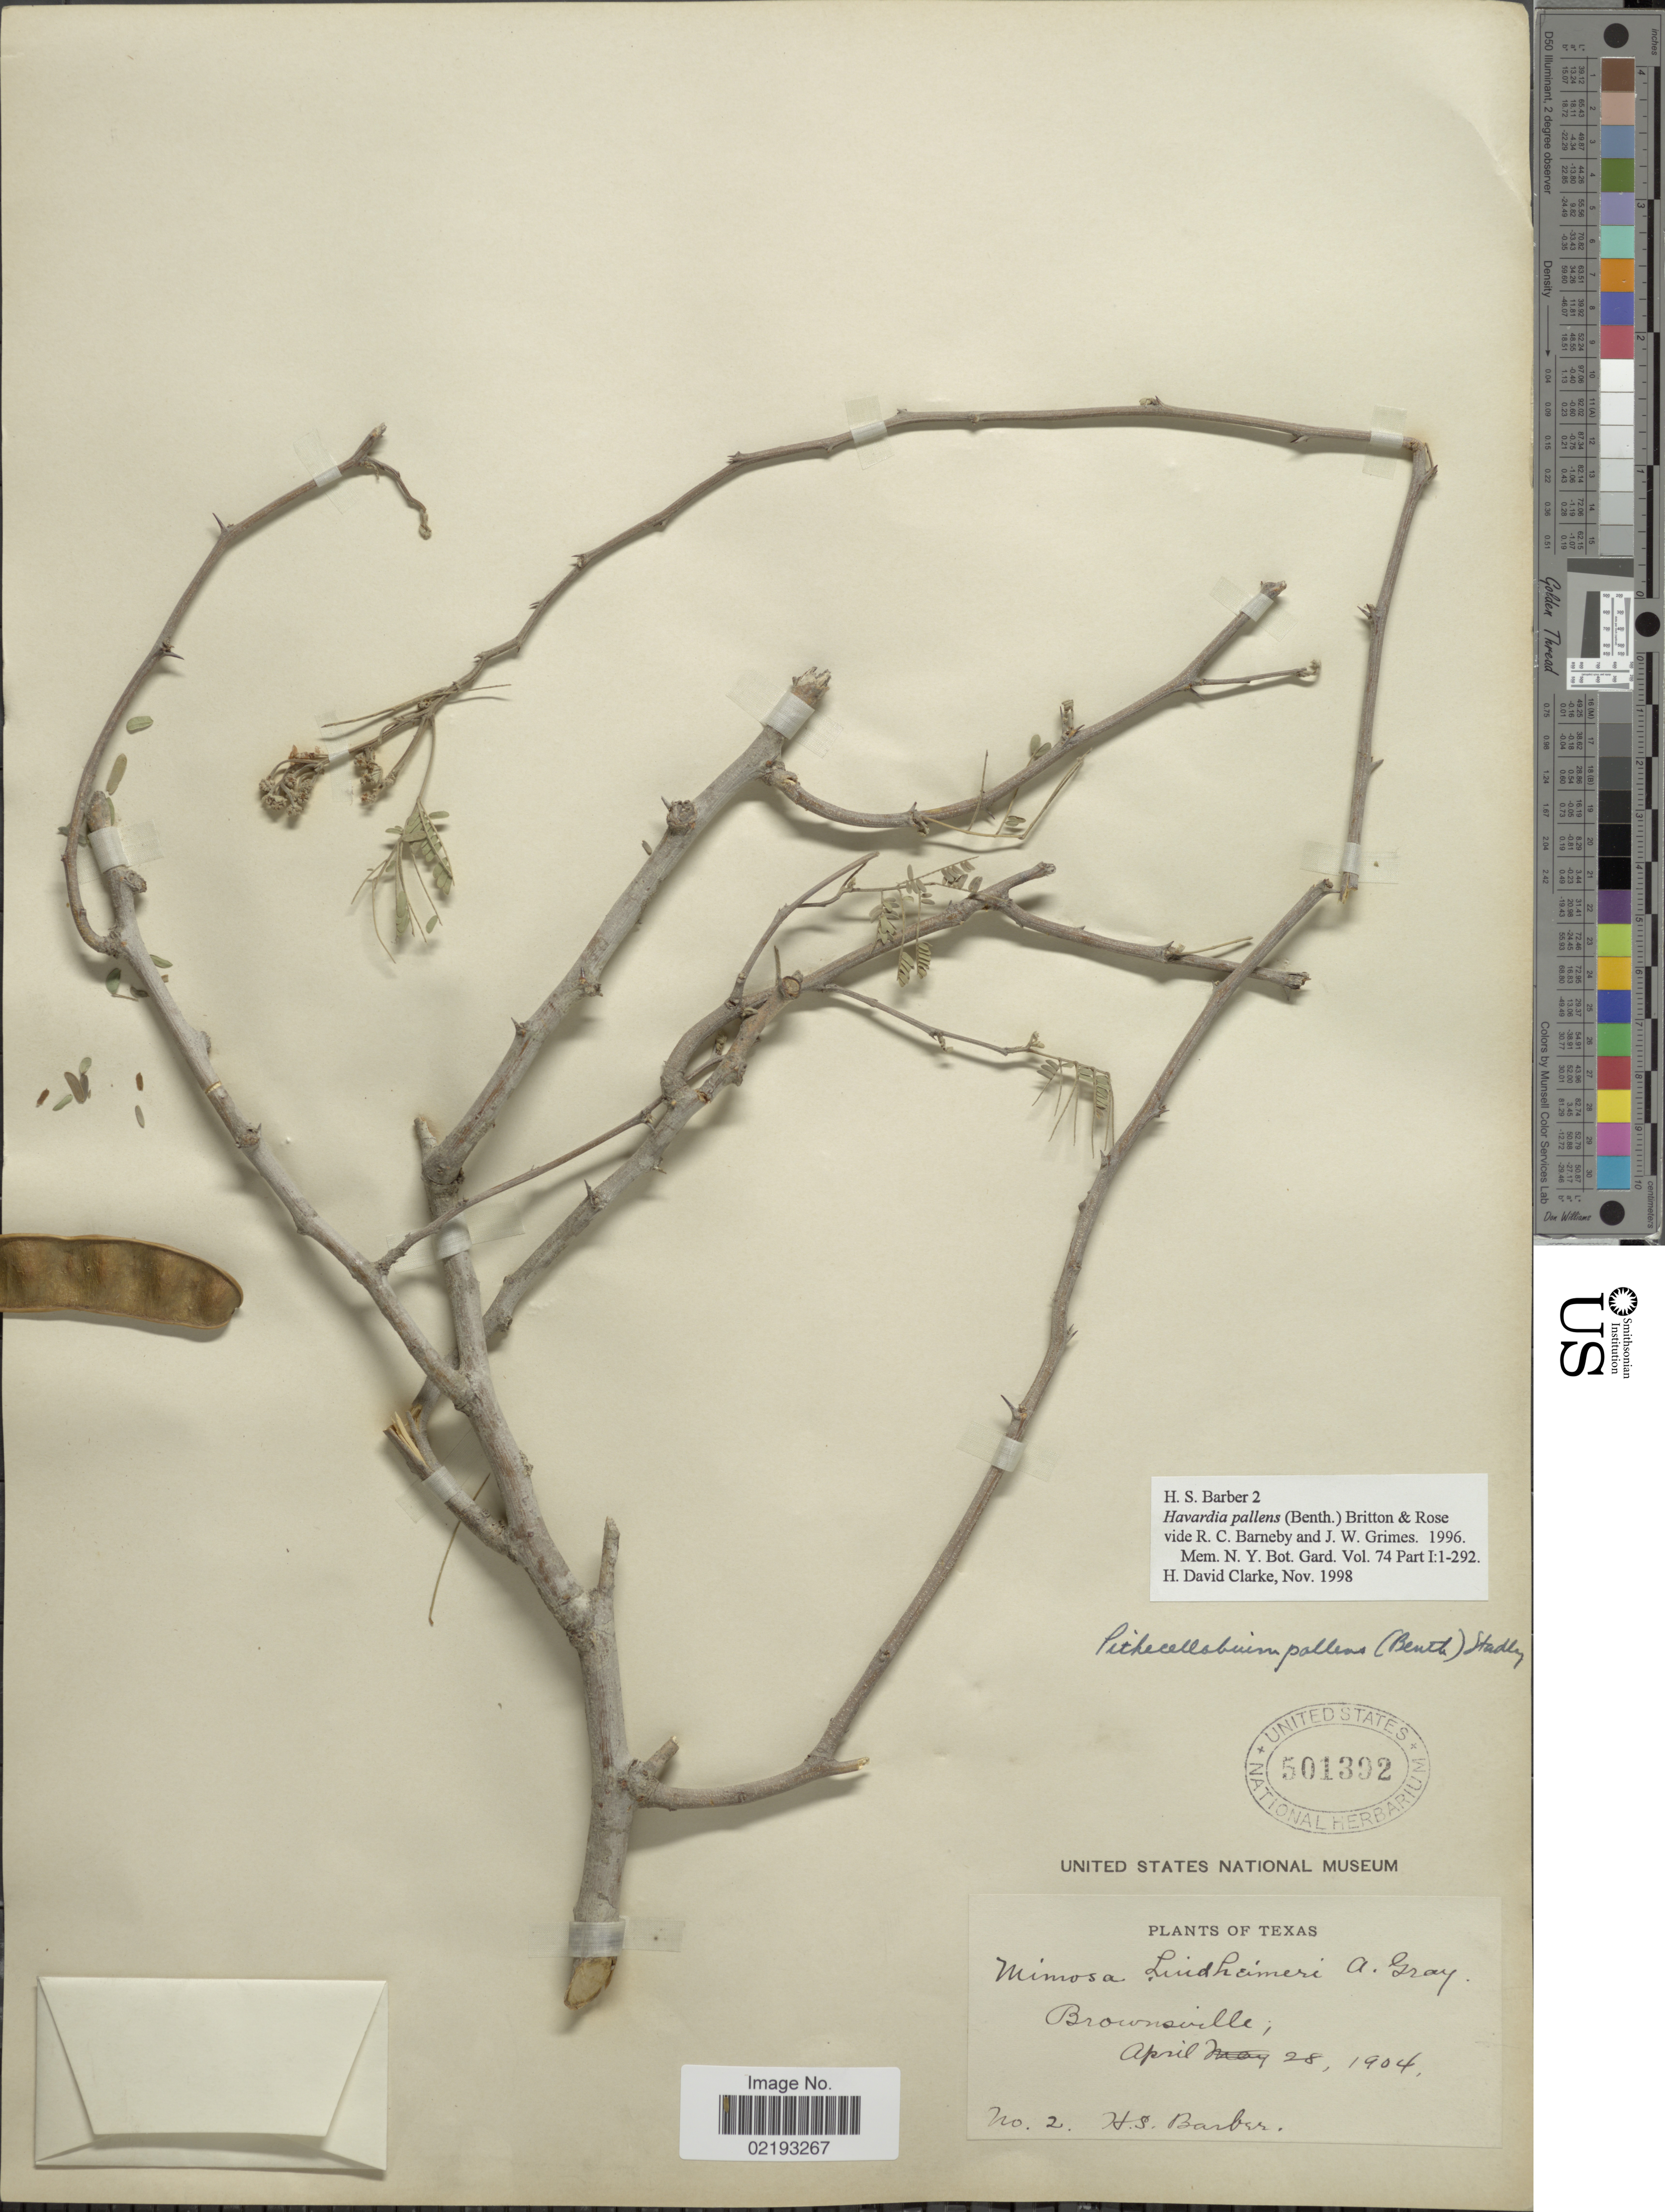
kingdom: Plantae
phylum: Tracheophyta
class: Magnoliopsida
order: Fabales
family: Fabaceae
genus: Havardia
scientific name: Havardia pallens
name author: (Benth.) Britton & Rose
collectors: H. Barber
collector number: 2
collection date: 1904-04-28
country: United States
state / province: Texas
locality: Brownsville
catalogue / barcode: US 501392